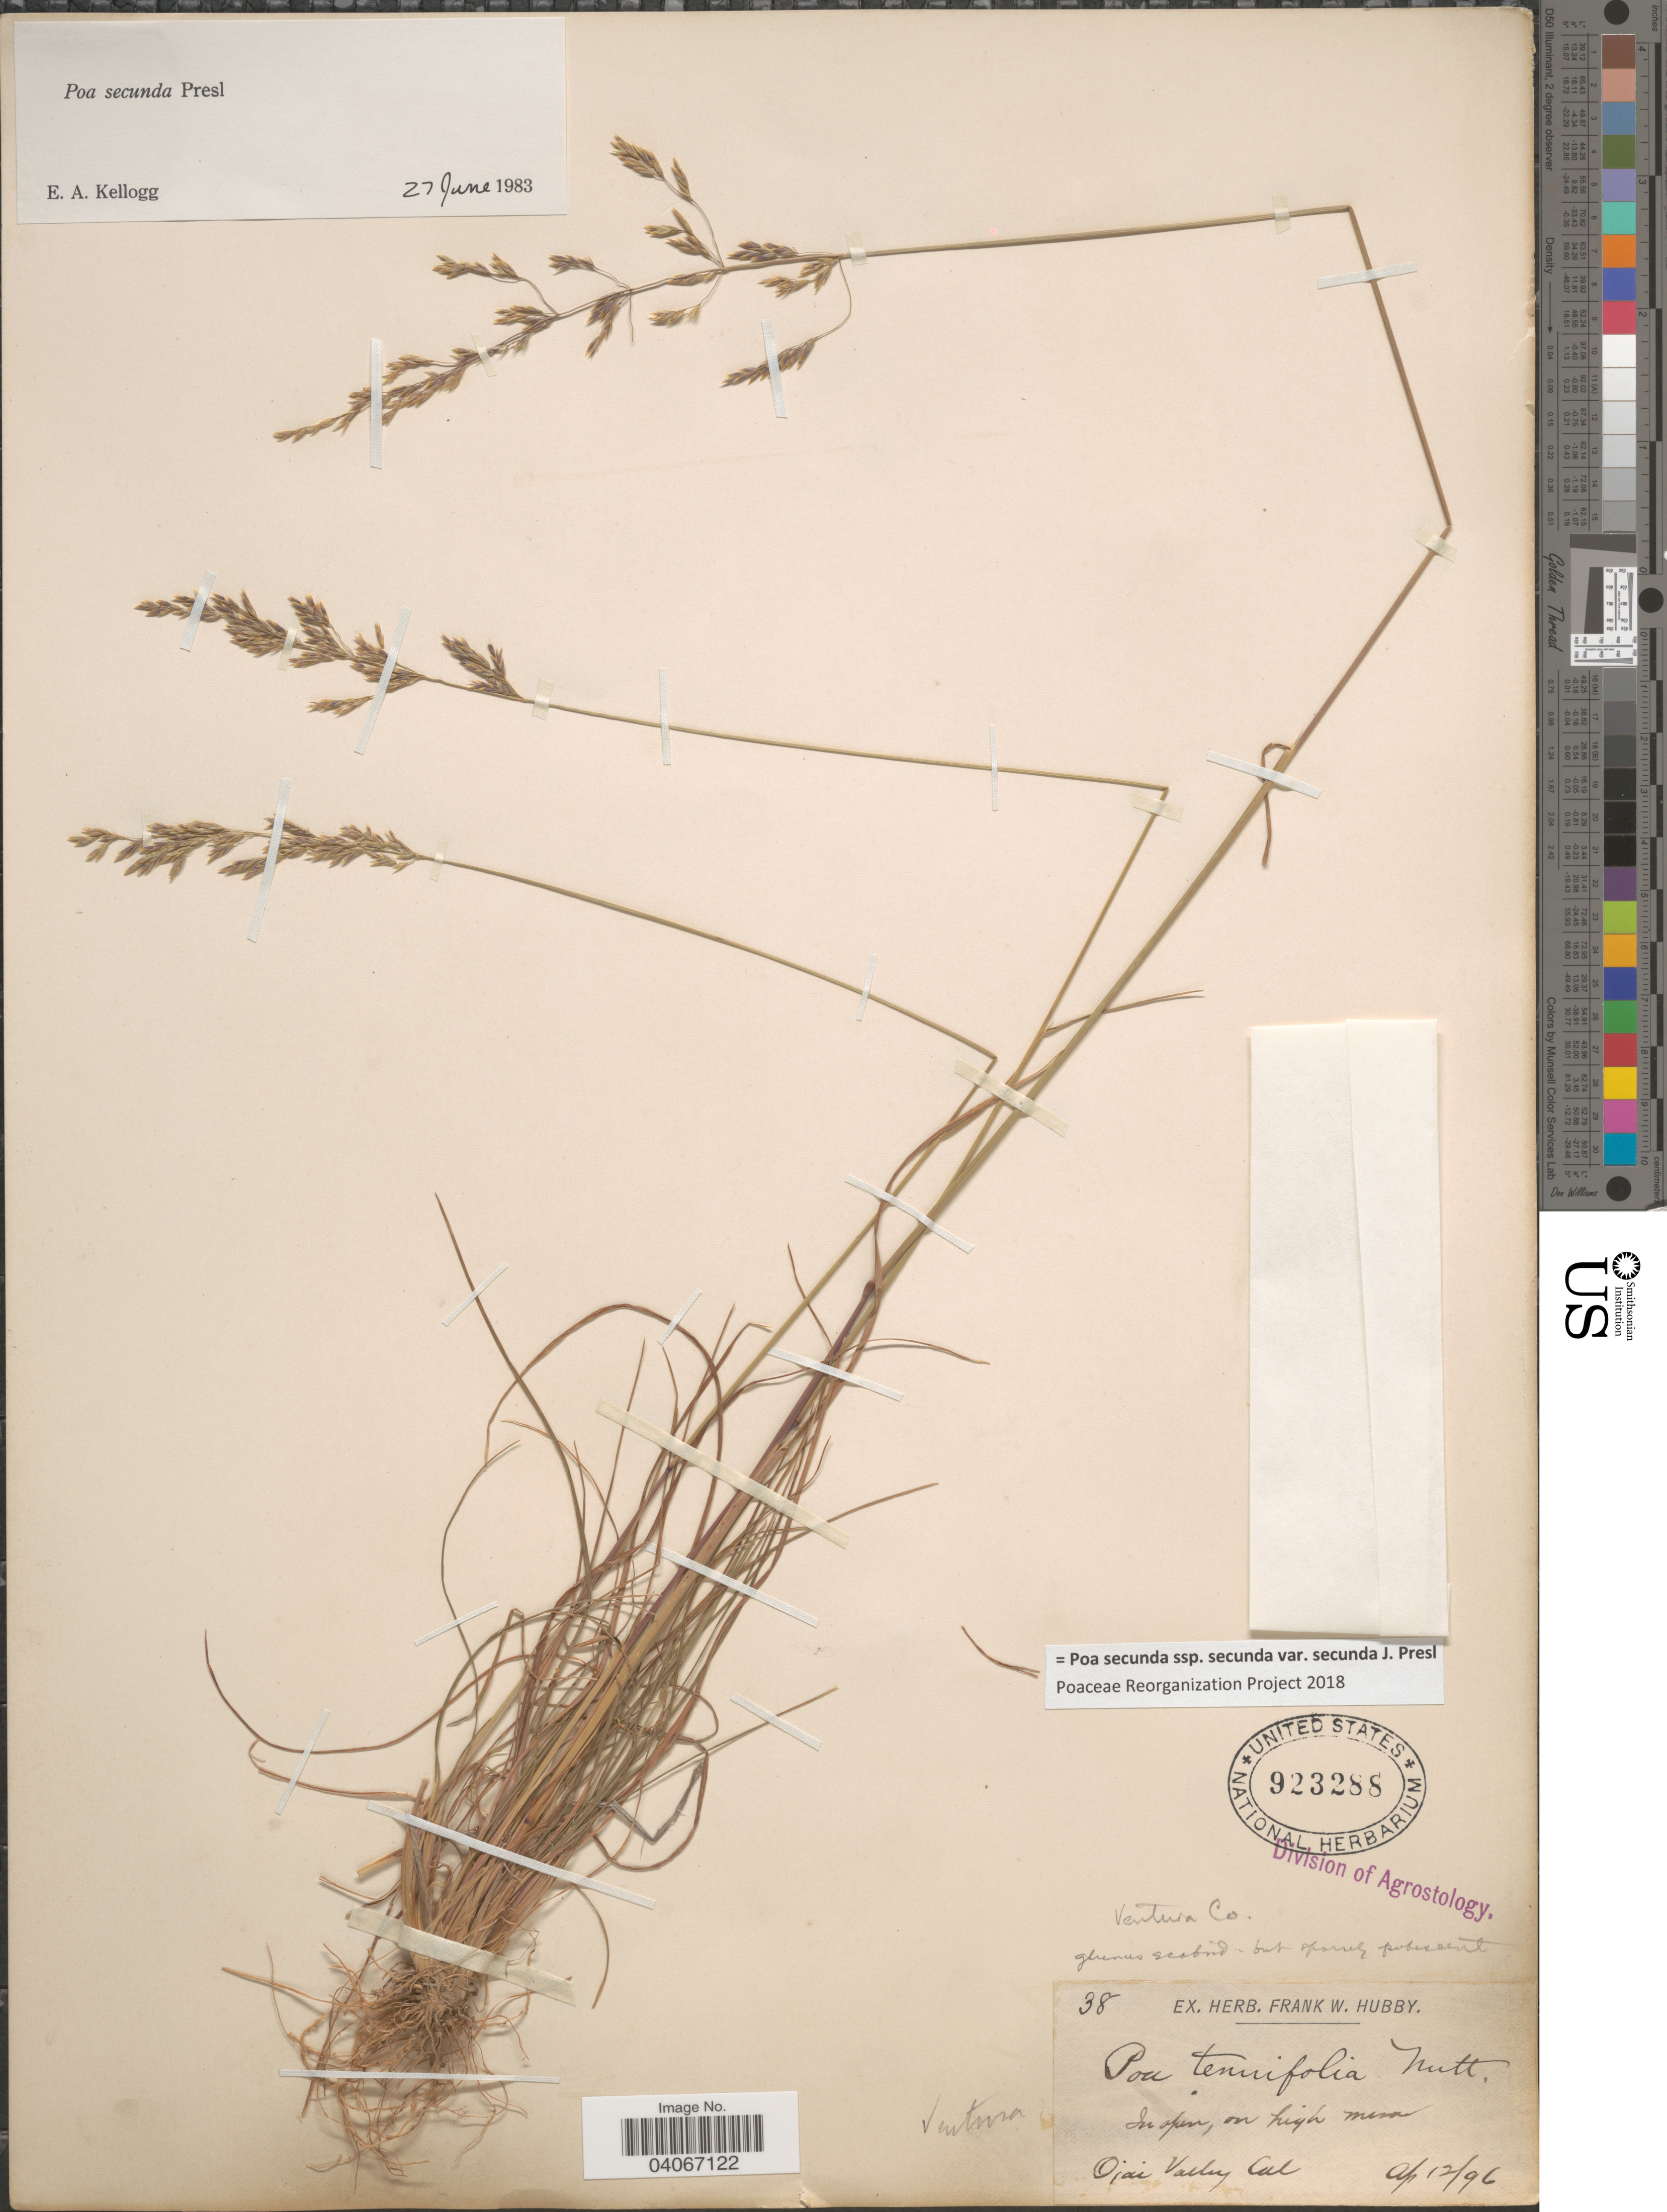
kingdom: Plantae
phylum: Tracheophyta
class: Liliopsida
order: Poales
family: Poaceae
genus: Poa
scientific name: Poa secunda subsp. secunda var. secunda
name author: J. Presl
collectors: Ex herb. Frank W. Hubby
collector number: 38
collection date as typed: Transcribed d/m/y: 12/4/96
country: United States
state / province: California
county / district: Ventura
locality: Ojai Valley. Ventura Co. Ventura.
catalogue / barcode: US 923288